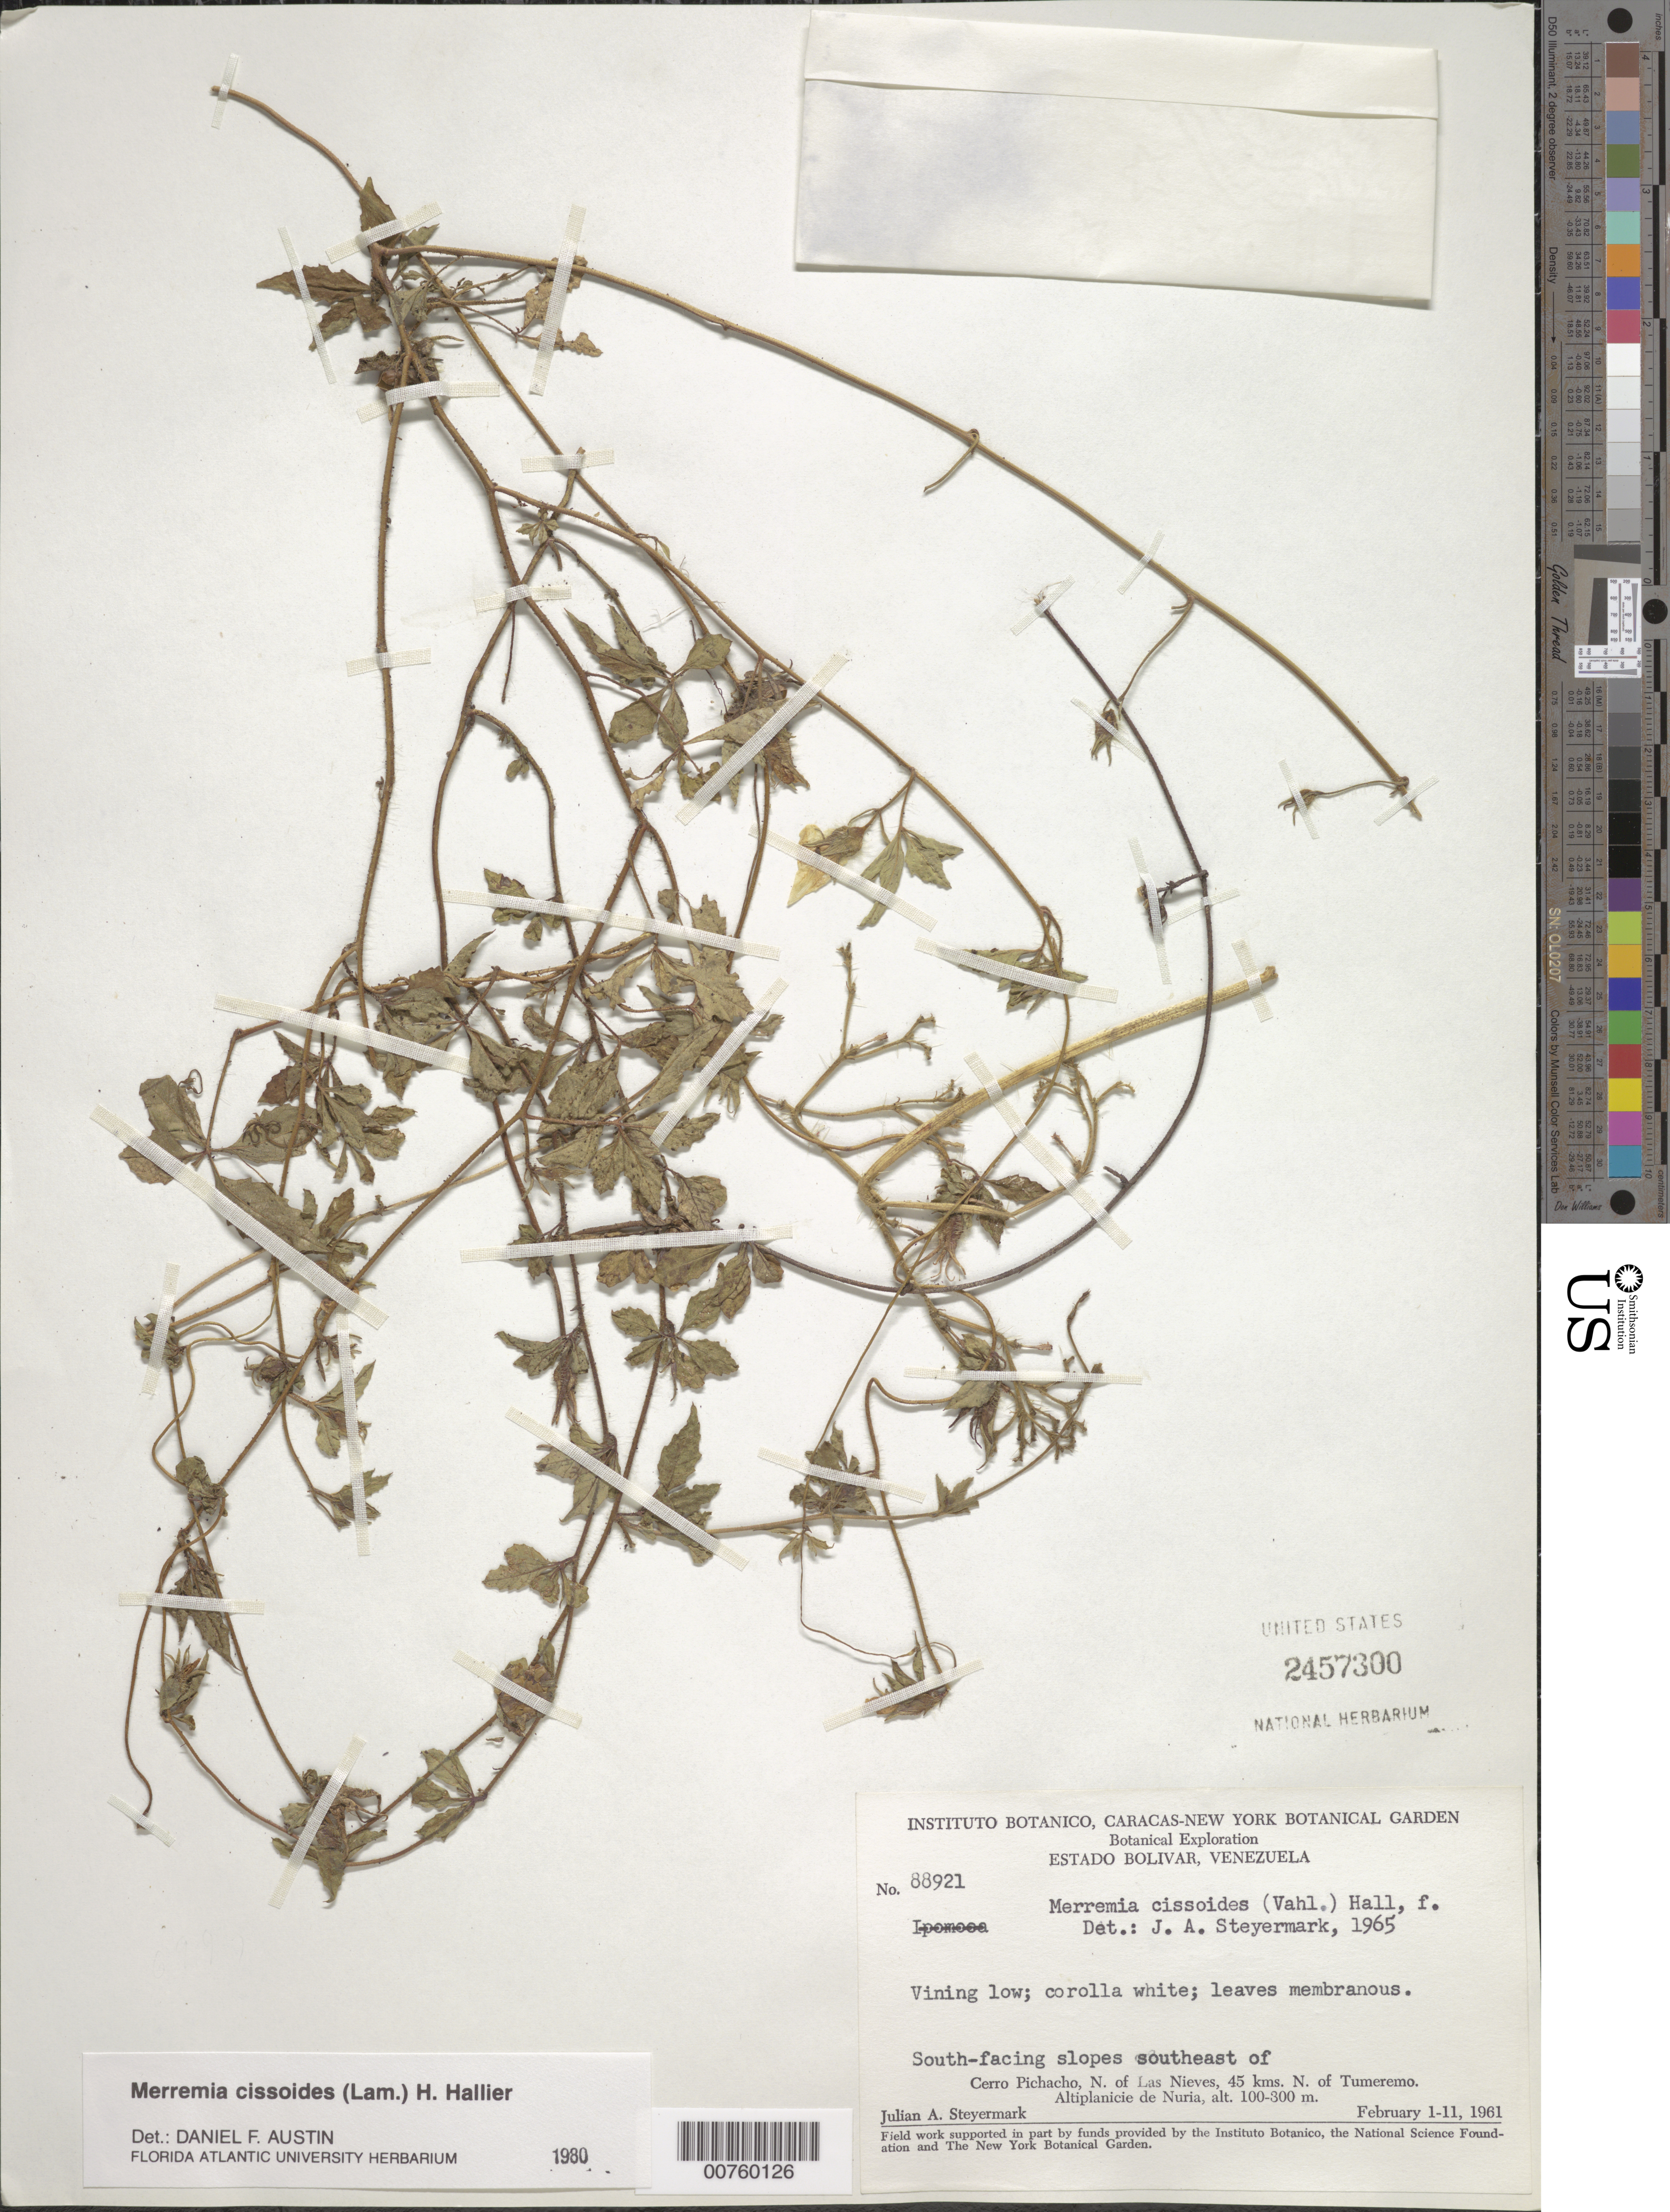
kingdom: Plantae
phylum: Tracheophyta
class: Magnoliopsida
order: Solanales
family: Convolvulaceae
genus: Distimake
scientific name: Distimake cissoides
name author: (Lam.) A. R. Simões & Staples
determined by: Strong, Mark T., (BOT), Smithsonian Institution - National Museum of Natural History (UNITED STATES)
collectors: J. Steyermark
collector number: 88921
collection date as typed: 1-Feb-61 to 11-Feb-61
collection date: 1961-02-01/1961-02-11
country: Venezuela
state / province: Bolívar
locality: Cerro El Picacho, SE of; N of Las Nieves, 45 km N of Tumeremo, Altiplanicie de Nuria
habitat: South-facing slopes SE of cerro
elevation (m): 100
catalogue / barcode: US 2457300